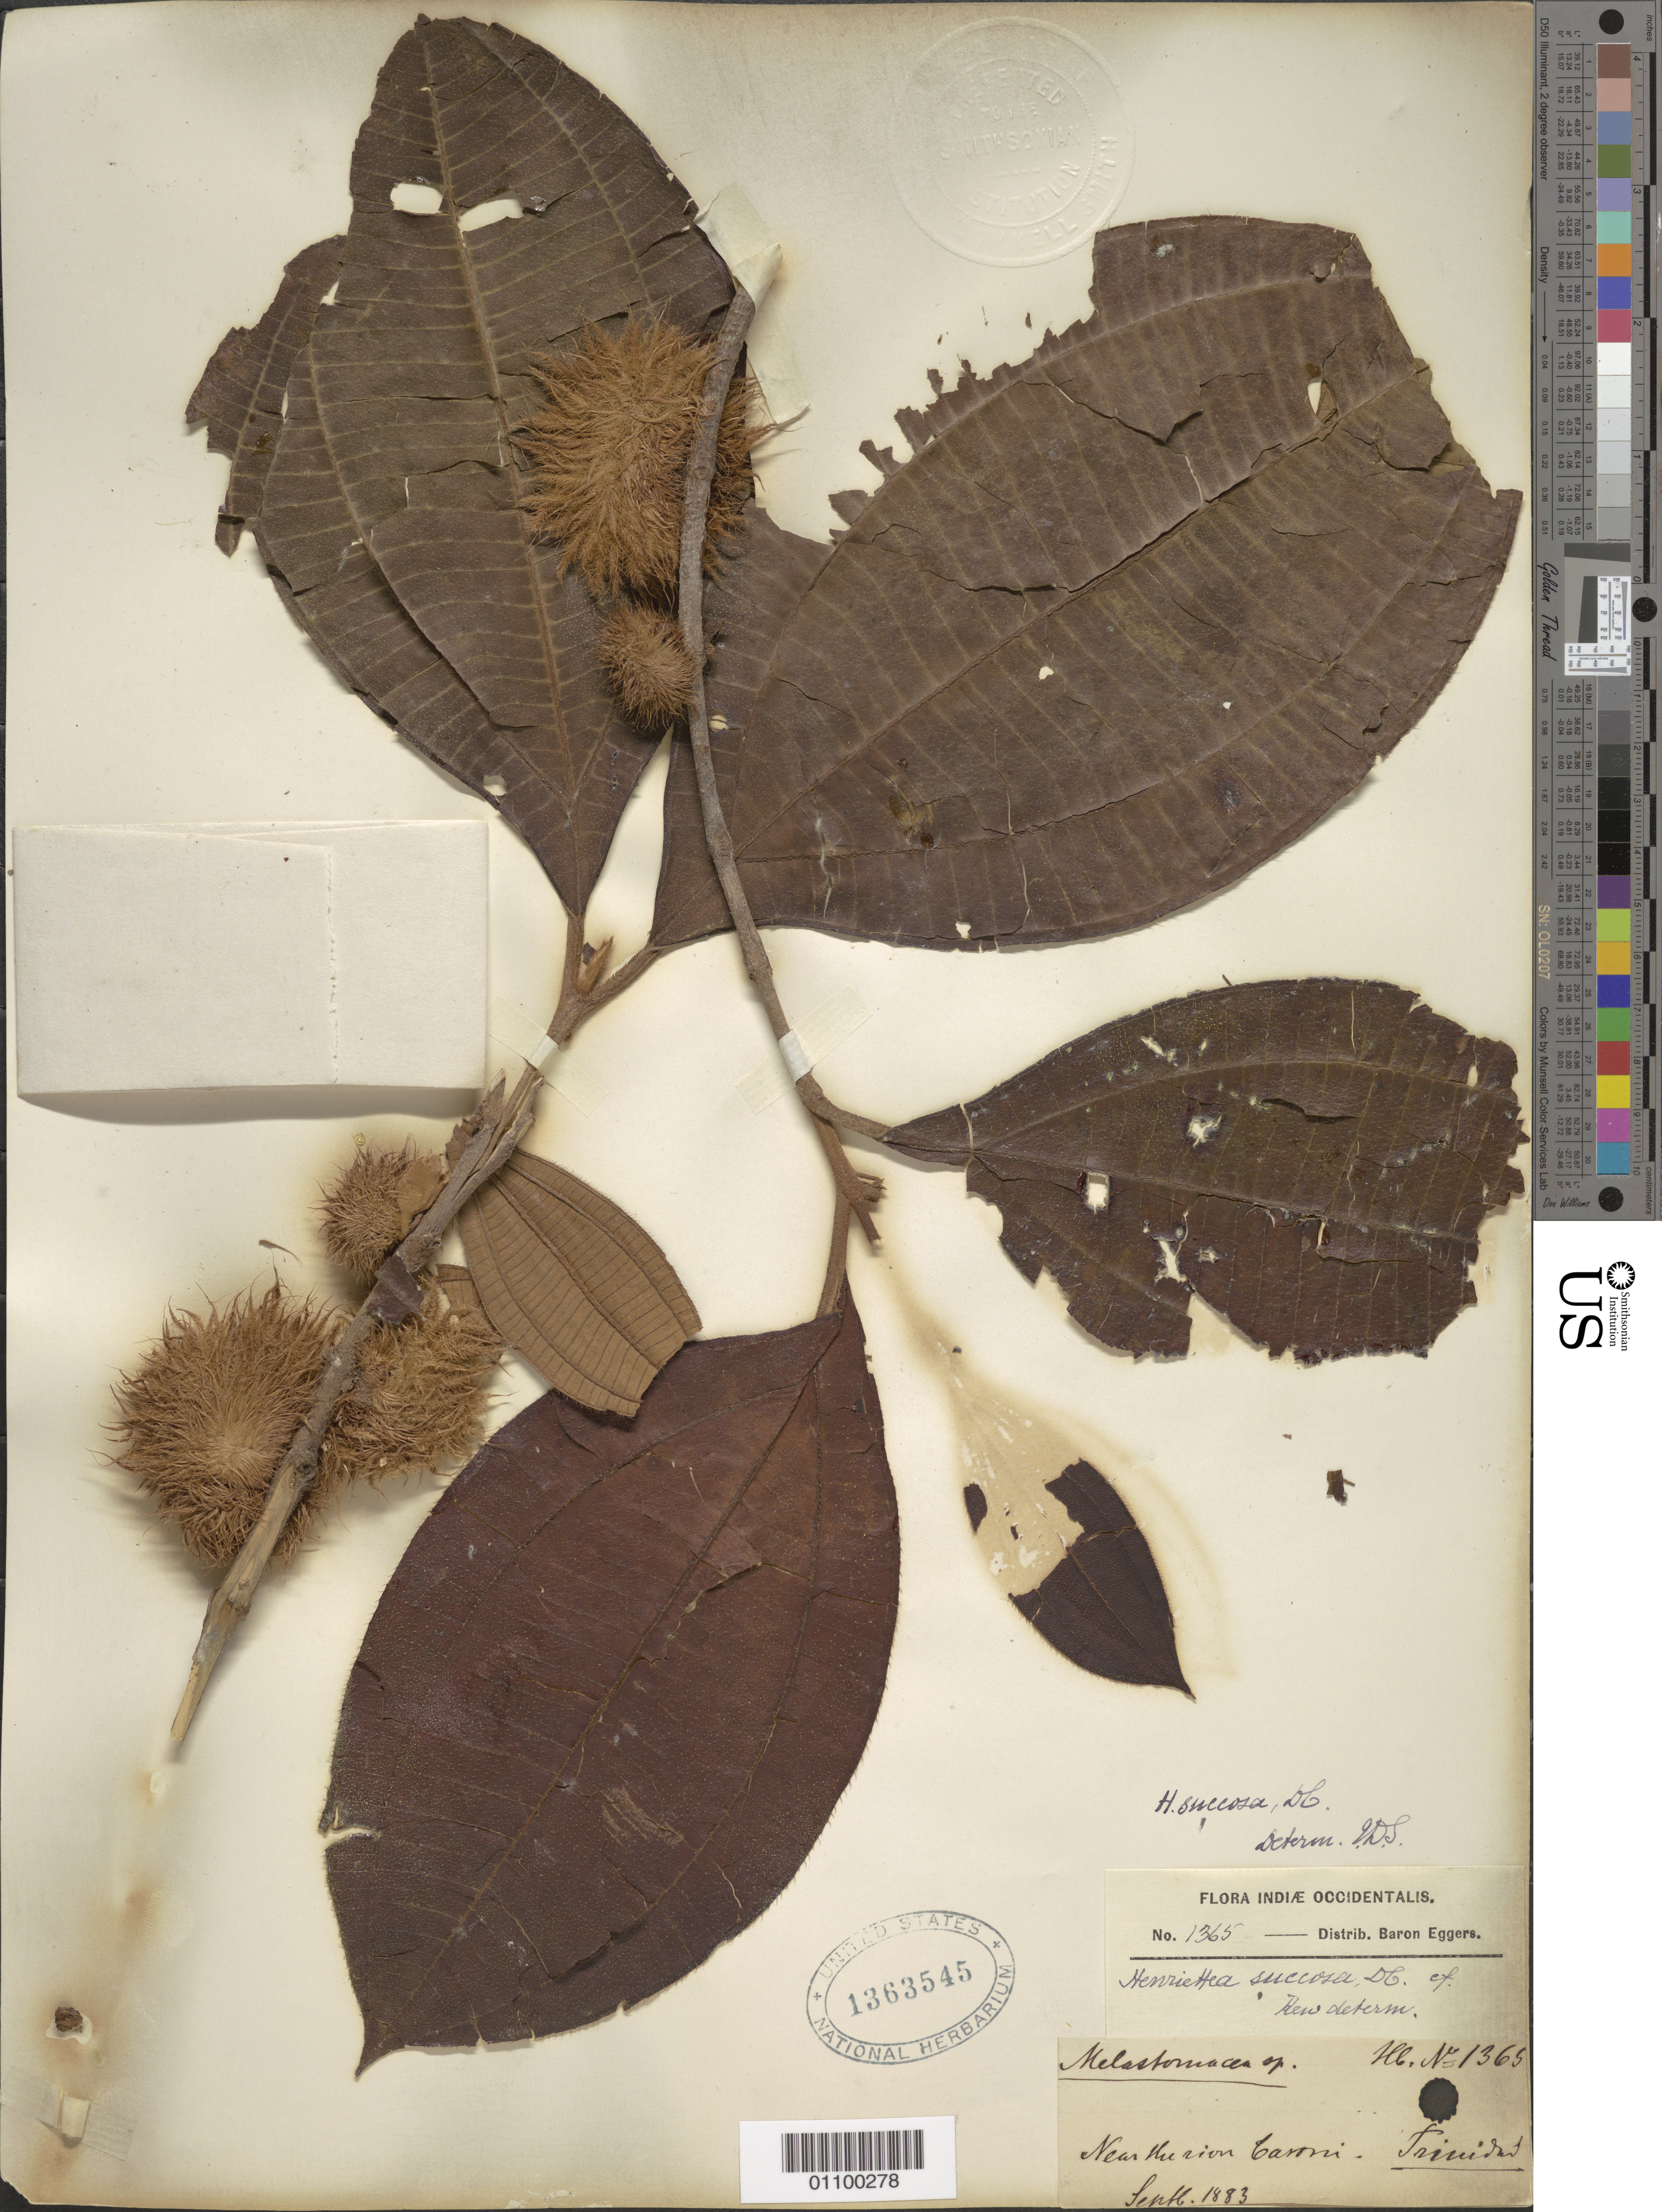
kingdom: Plantae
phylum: Tracheophyta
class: Magnoliopsida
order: Myrtales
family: Melastomataceae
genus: Henriettea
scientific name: Henriettea succosa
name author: (Aubl.) DC.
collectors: H. F. A. von Eggers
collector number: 1365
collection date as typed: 01 Sep 1883 to 30 Sep 1883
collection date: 1883-09-01/1883-09-30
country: Trinidad and Tobago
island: Trinidad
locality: near the river Caroni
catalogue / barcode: US 1363545